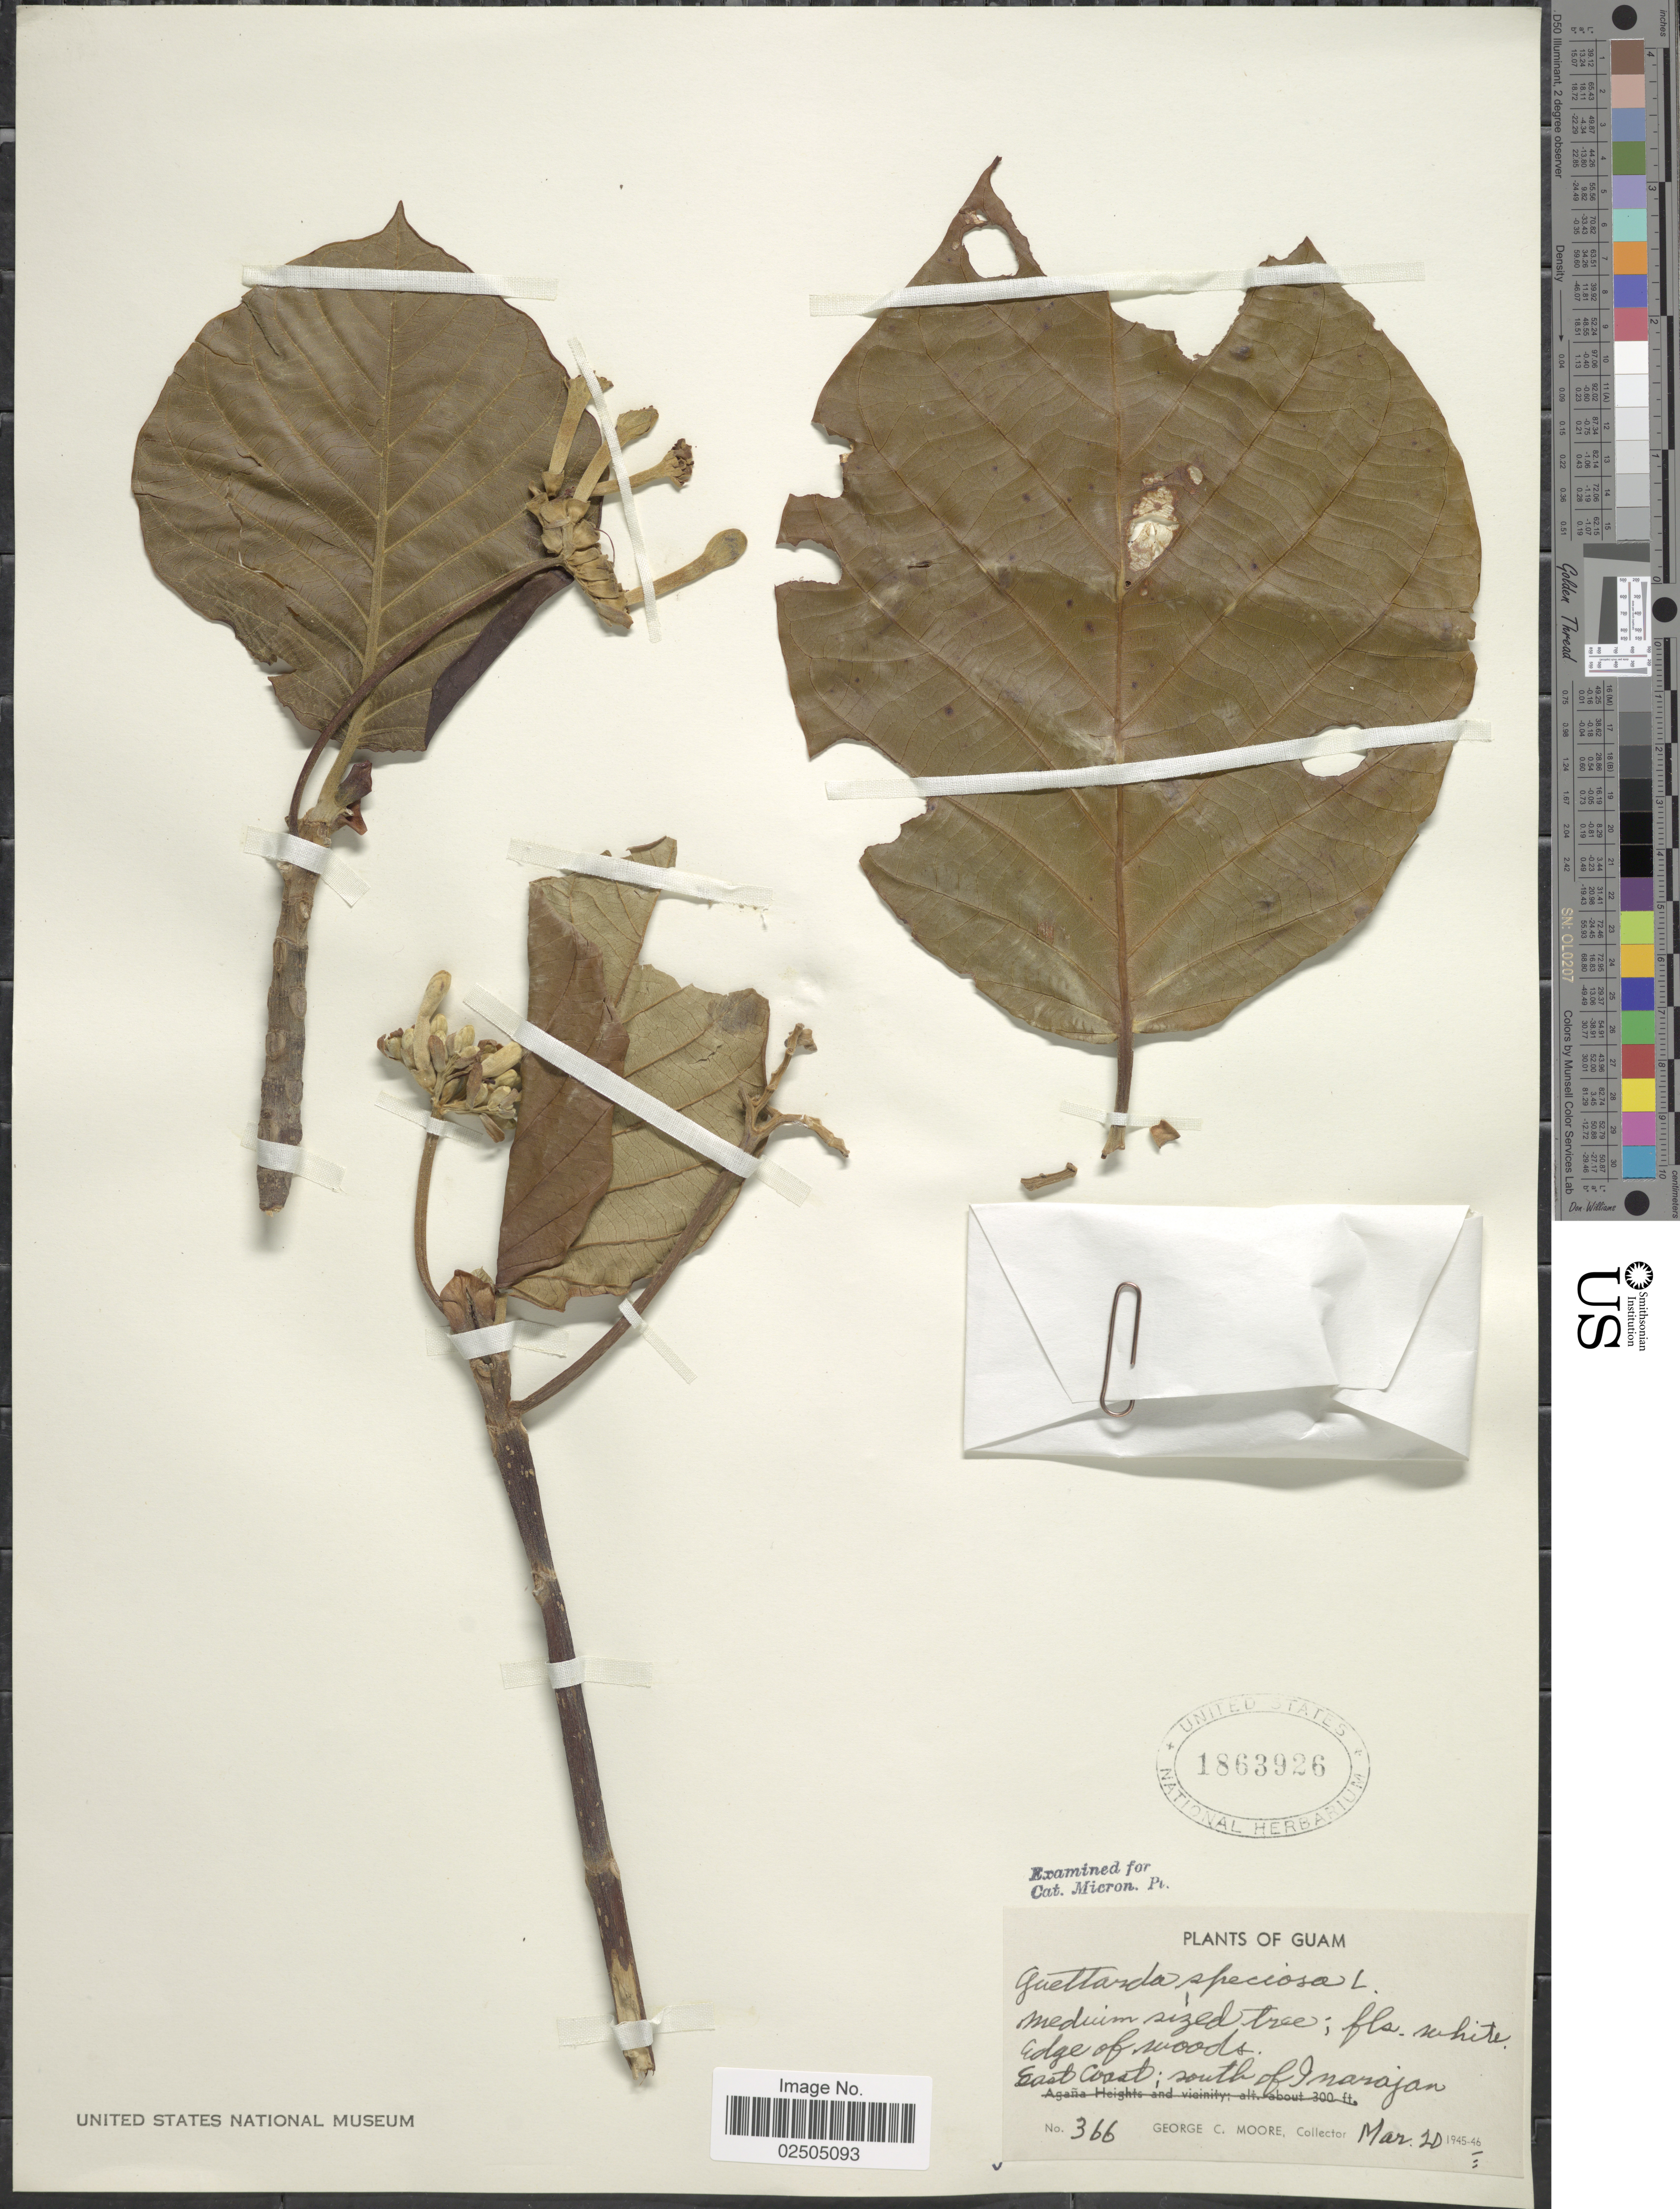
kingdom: Plantae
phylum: Tracheophyta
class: Magnoliopsida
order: Gentianales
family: Rubiaceae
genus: Guettarda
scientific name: Guettarda speciosa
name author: L.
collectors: G. C. Moore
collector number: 366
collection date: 1946-03-10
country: Guam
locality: East Coast: south of Inarajan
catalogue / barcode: US 1863926